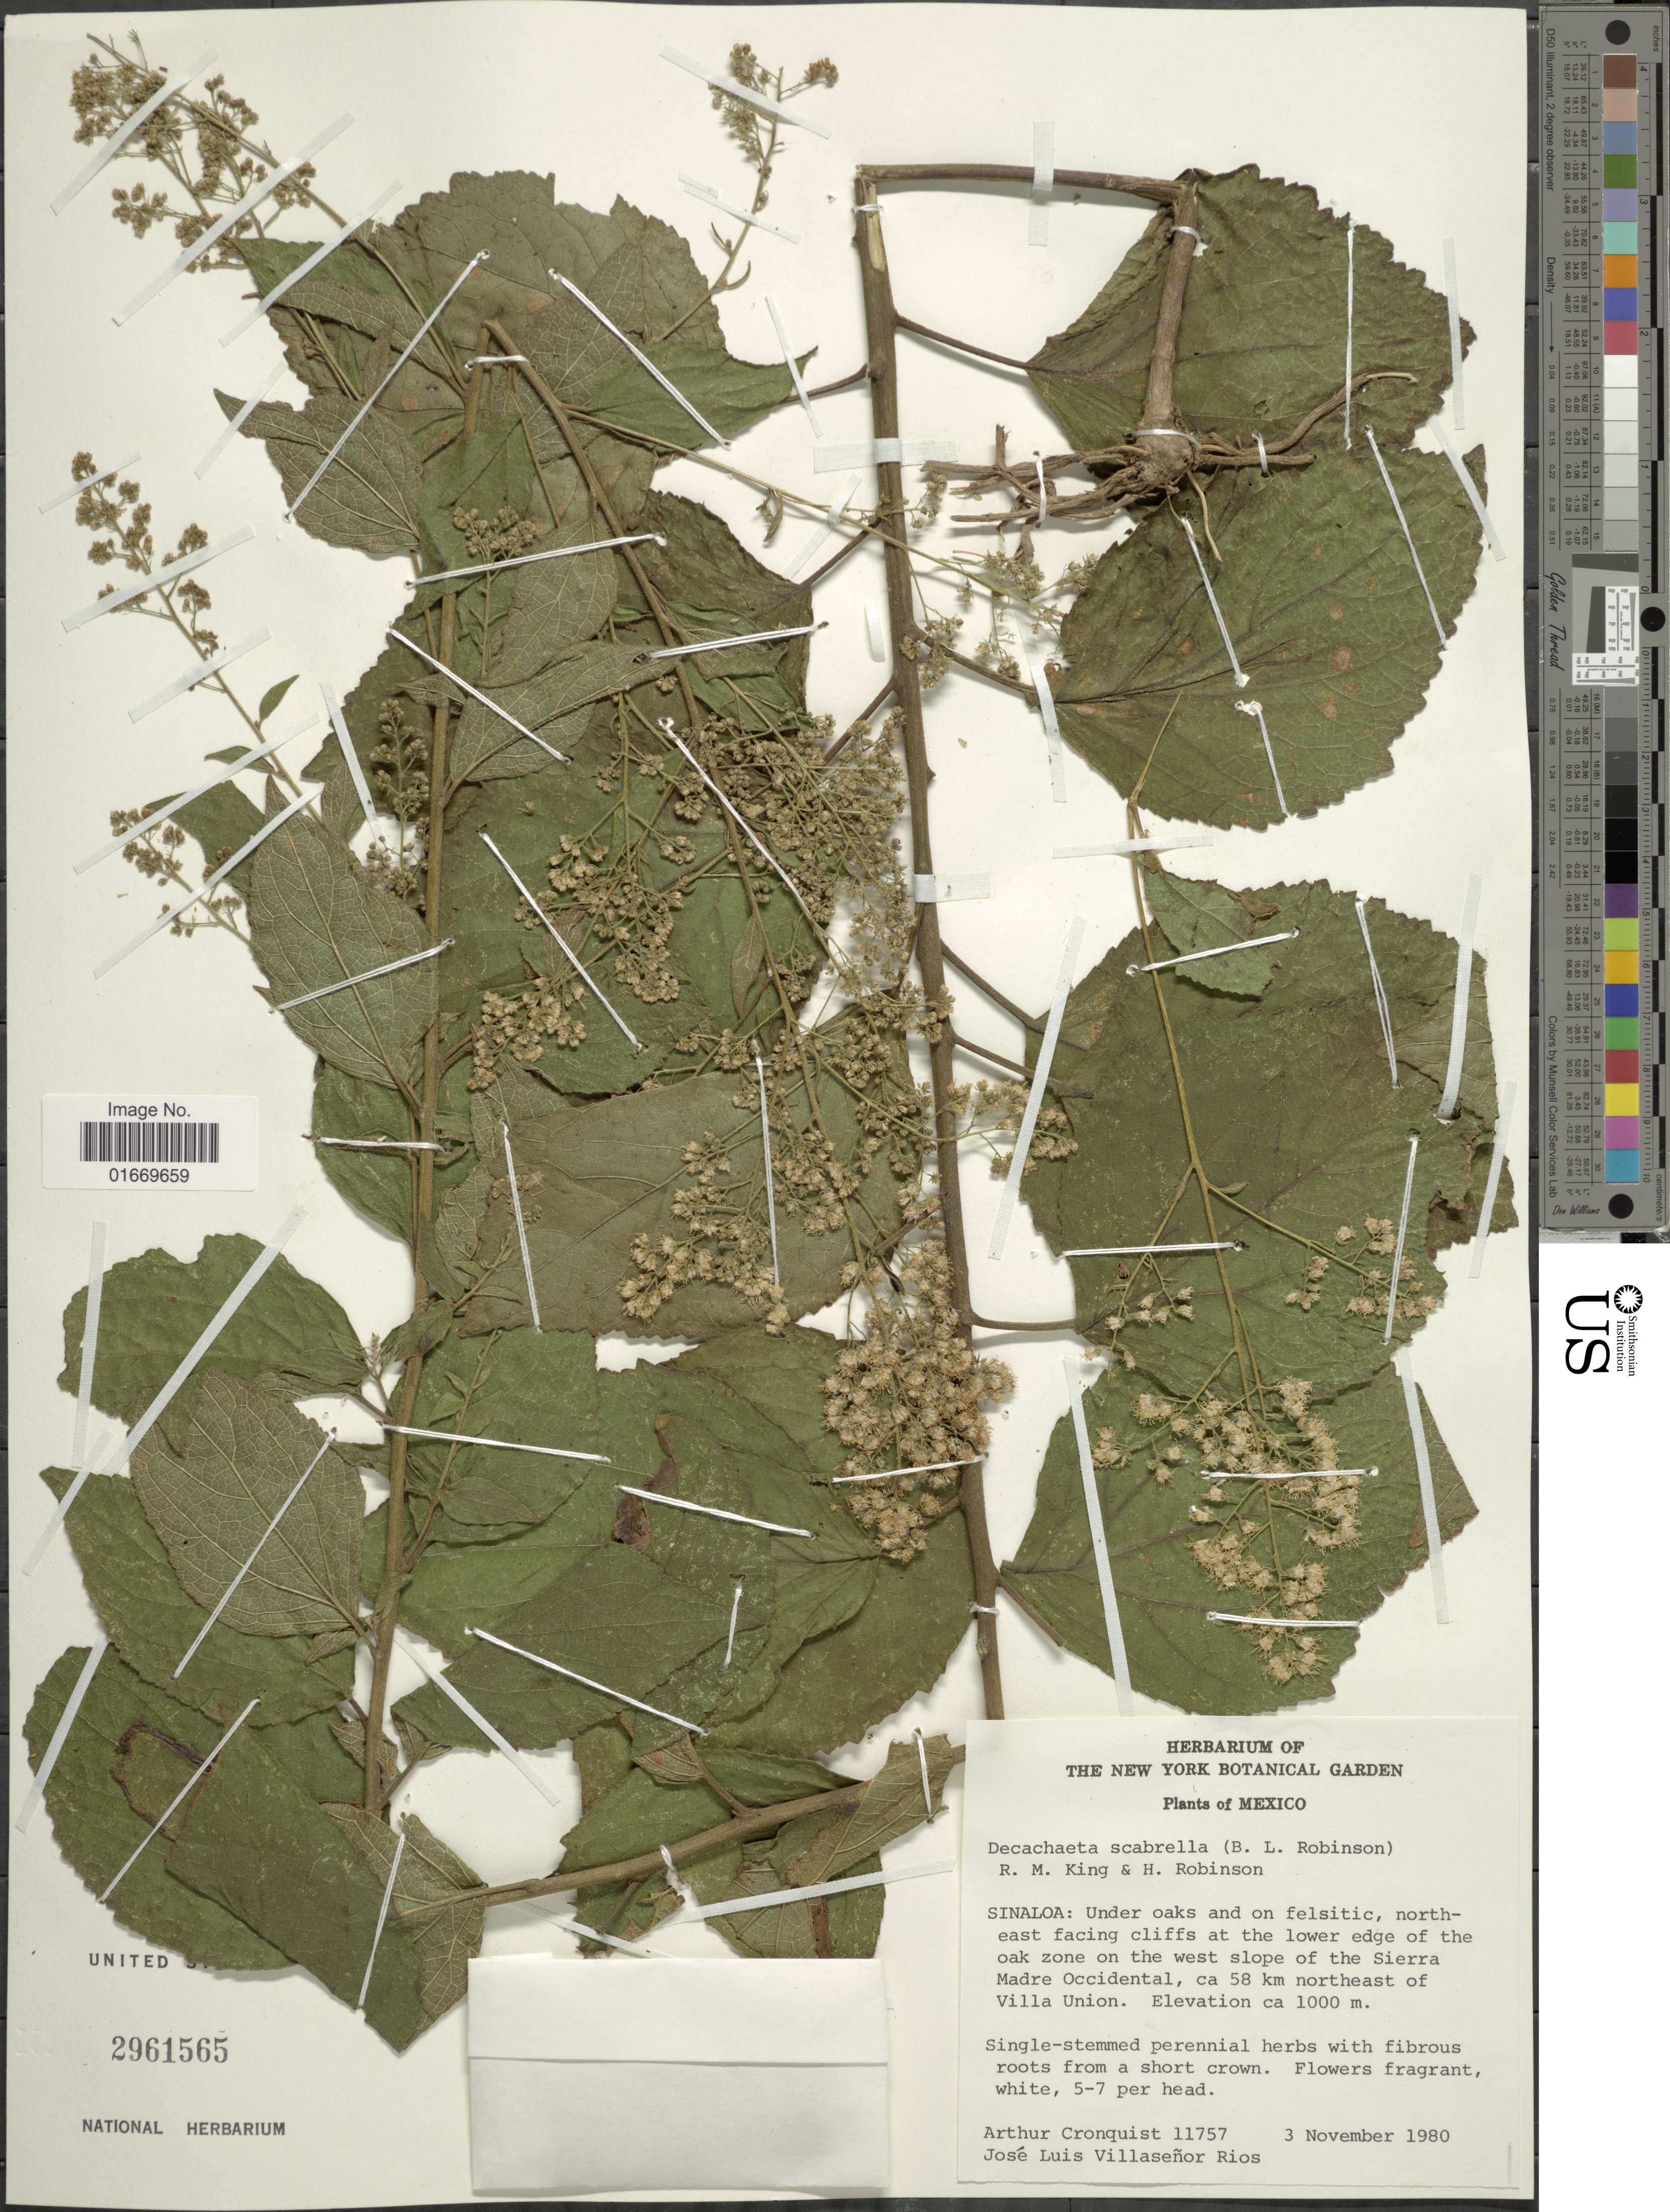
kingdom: Plantae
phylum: Tracheophyta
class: Magnoliopsida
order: Asterales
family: Asteraceae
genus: Decachaeta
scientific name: Decachaeta scabrella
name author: (B.L. Rob.) R.M. King & H. Rob.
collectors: A. J. Cronquist & J. L. Villasenor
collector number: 11757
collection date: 1980-11-03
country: Mexico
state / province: Sinaloa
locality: Mexico Sinaloa: northeast facing cliffs at the lower edge of the oak zone on the west slope of the Sierra Madre Occidental, ca 58 km northeast of Villa Union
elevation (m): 1000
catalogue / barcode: US 2961565